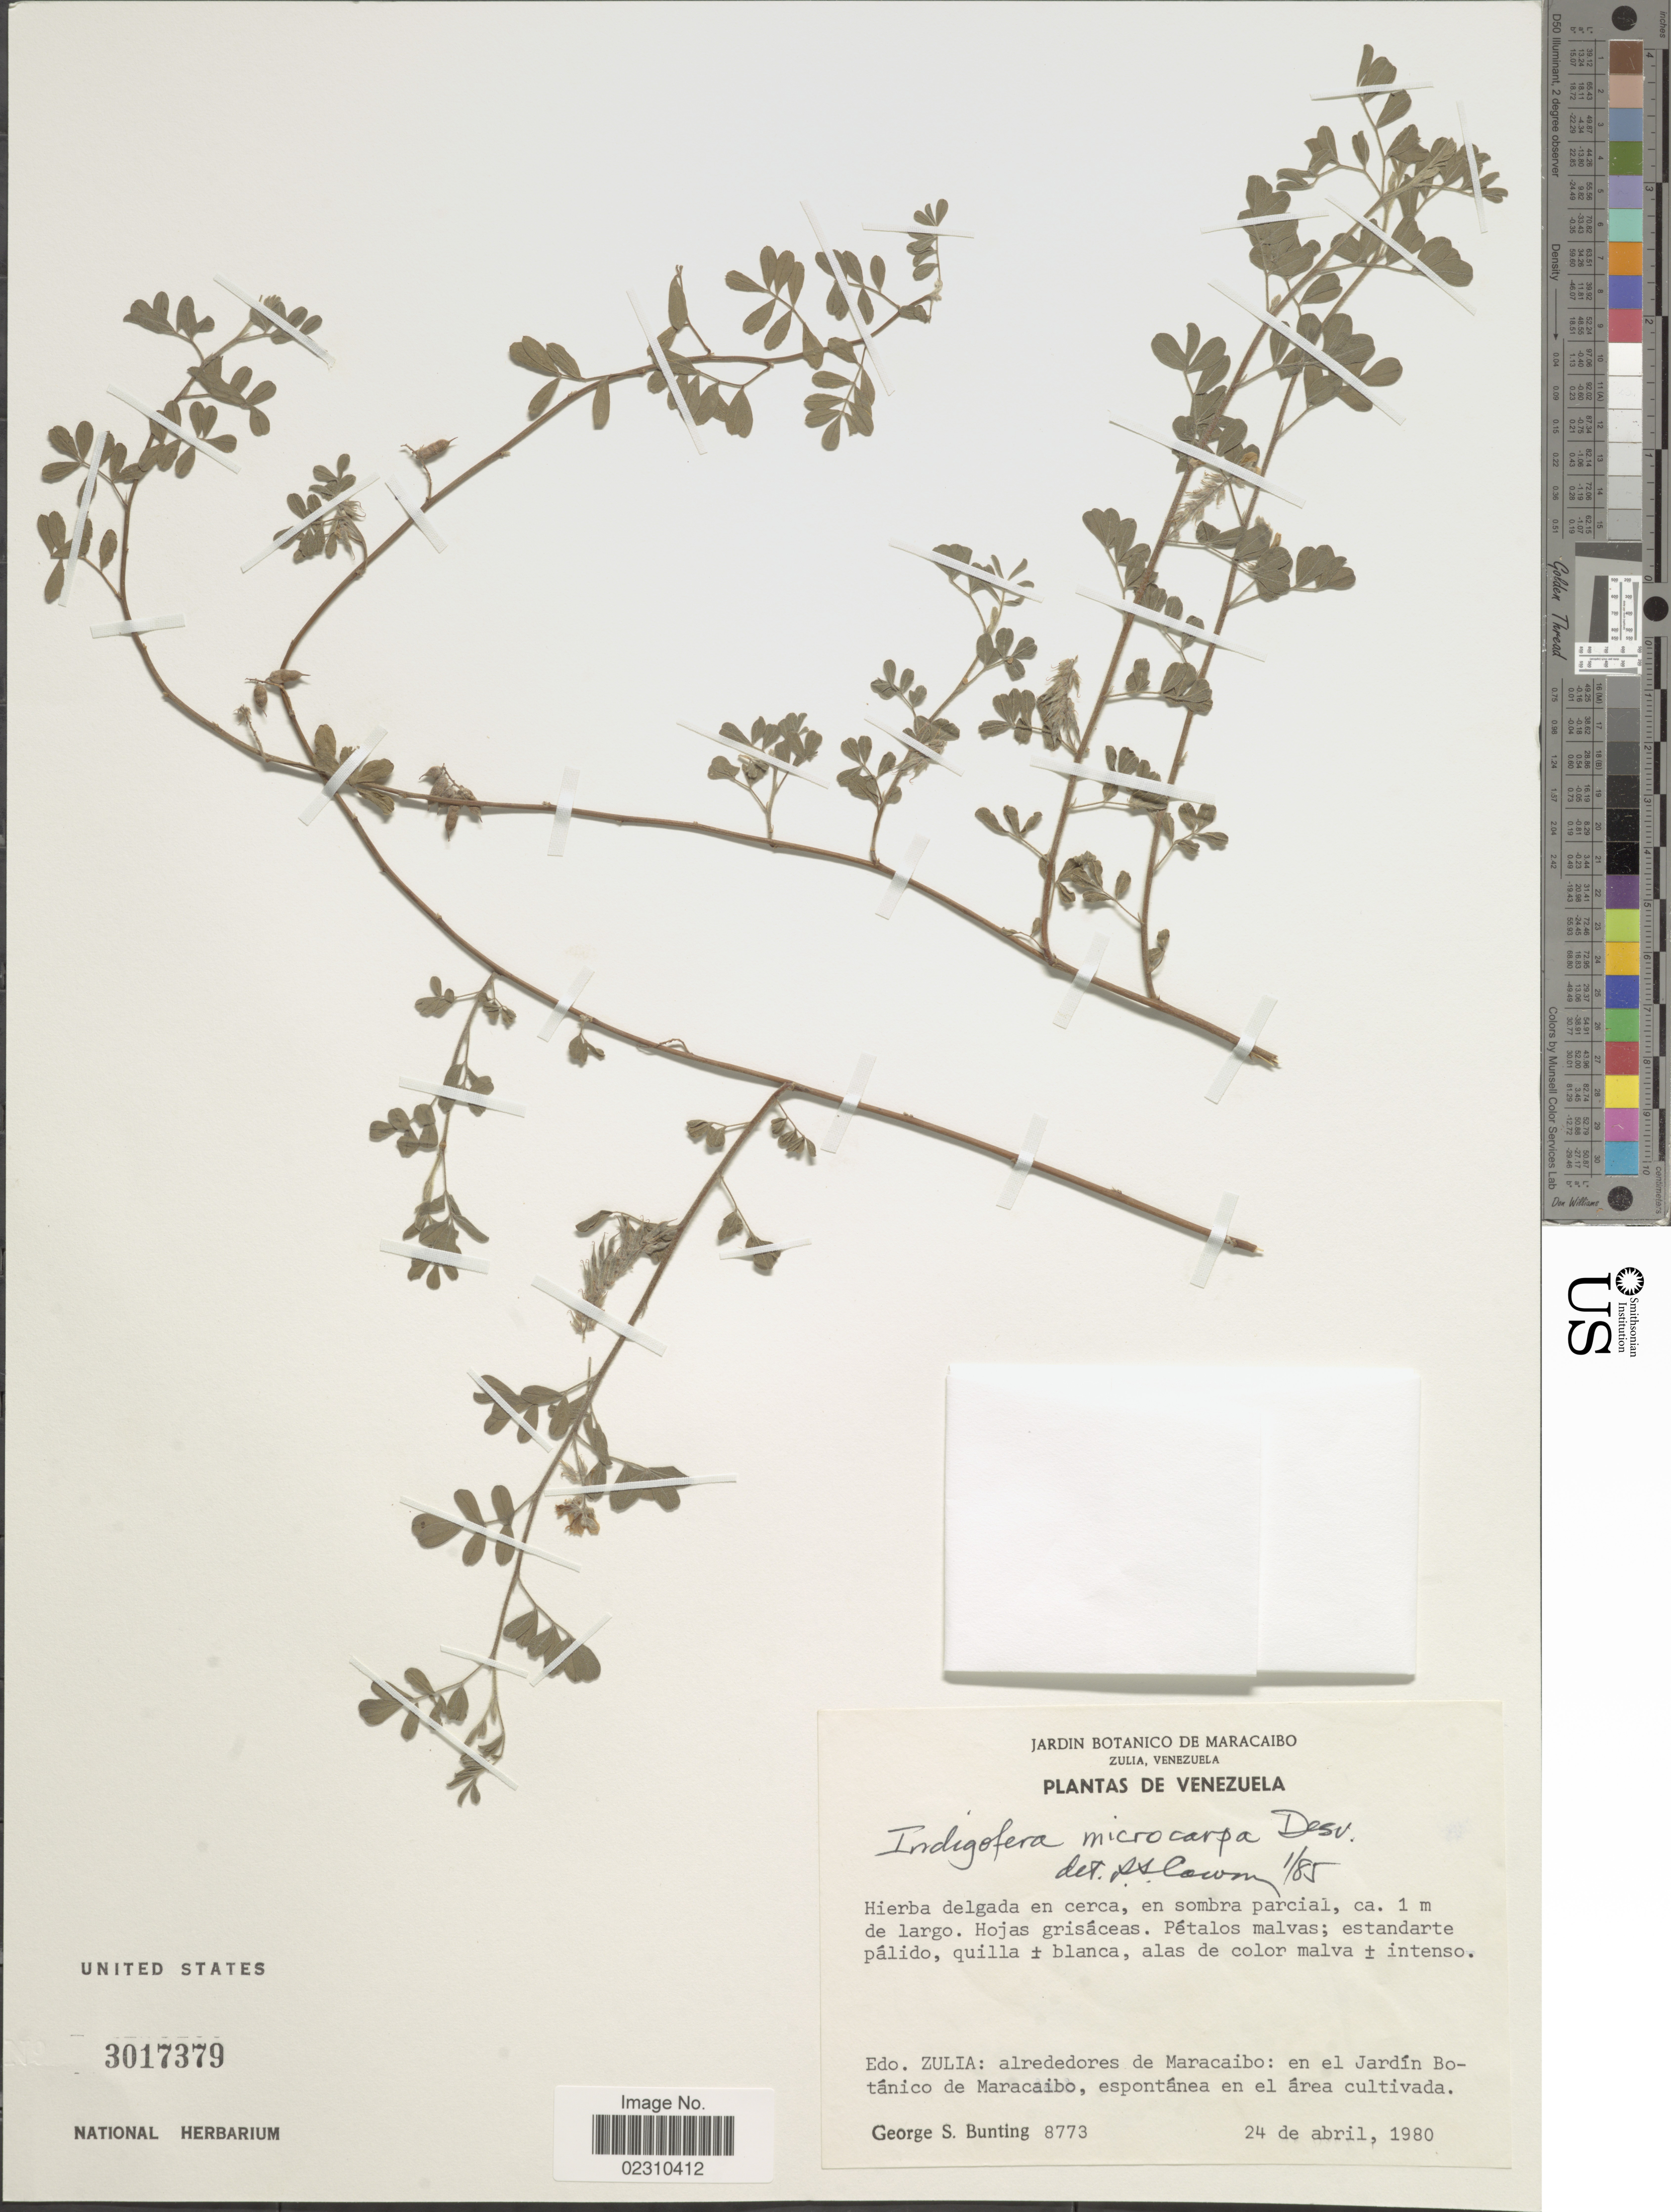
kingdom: Plantae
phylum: Tracheophyta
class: Magnoliopsida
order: Fabales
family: Fabaceae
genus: Indigofera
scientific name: Indigofera microcarpa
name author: Desv.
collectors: G. S. Bunting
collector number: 8773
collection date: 1980-04-24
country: Venezuela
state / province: Zulia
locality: Edo. Zulia: alrededores de Maracaibo: en el Jardin Botanico de Maracaibo, espontanea en el area cultivada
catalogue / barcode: US 3017379